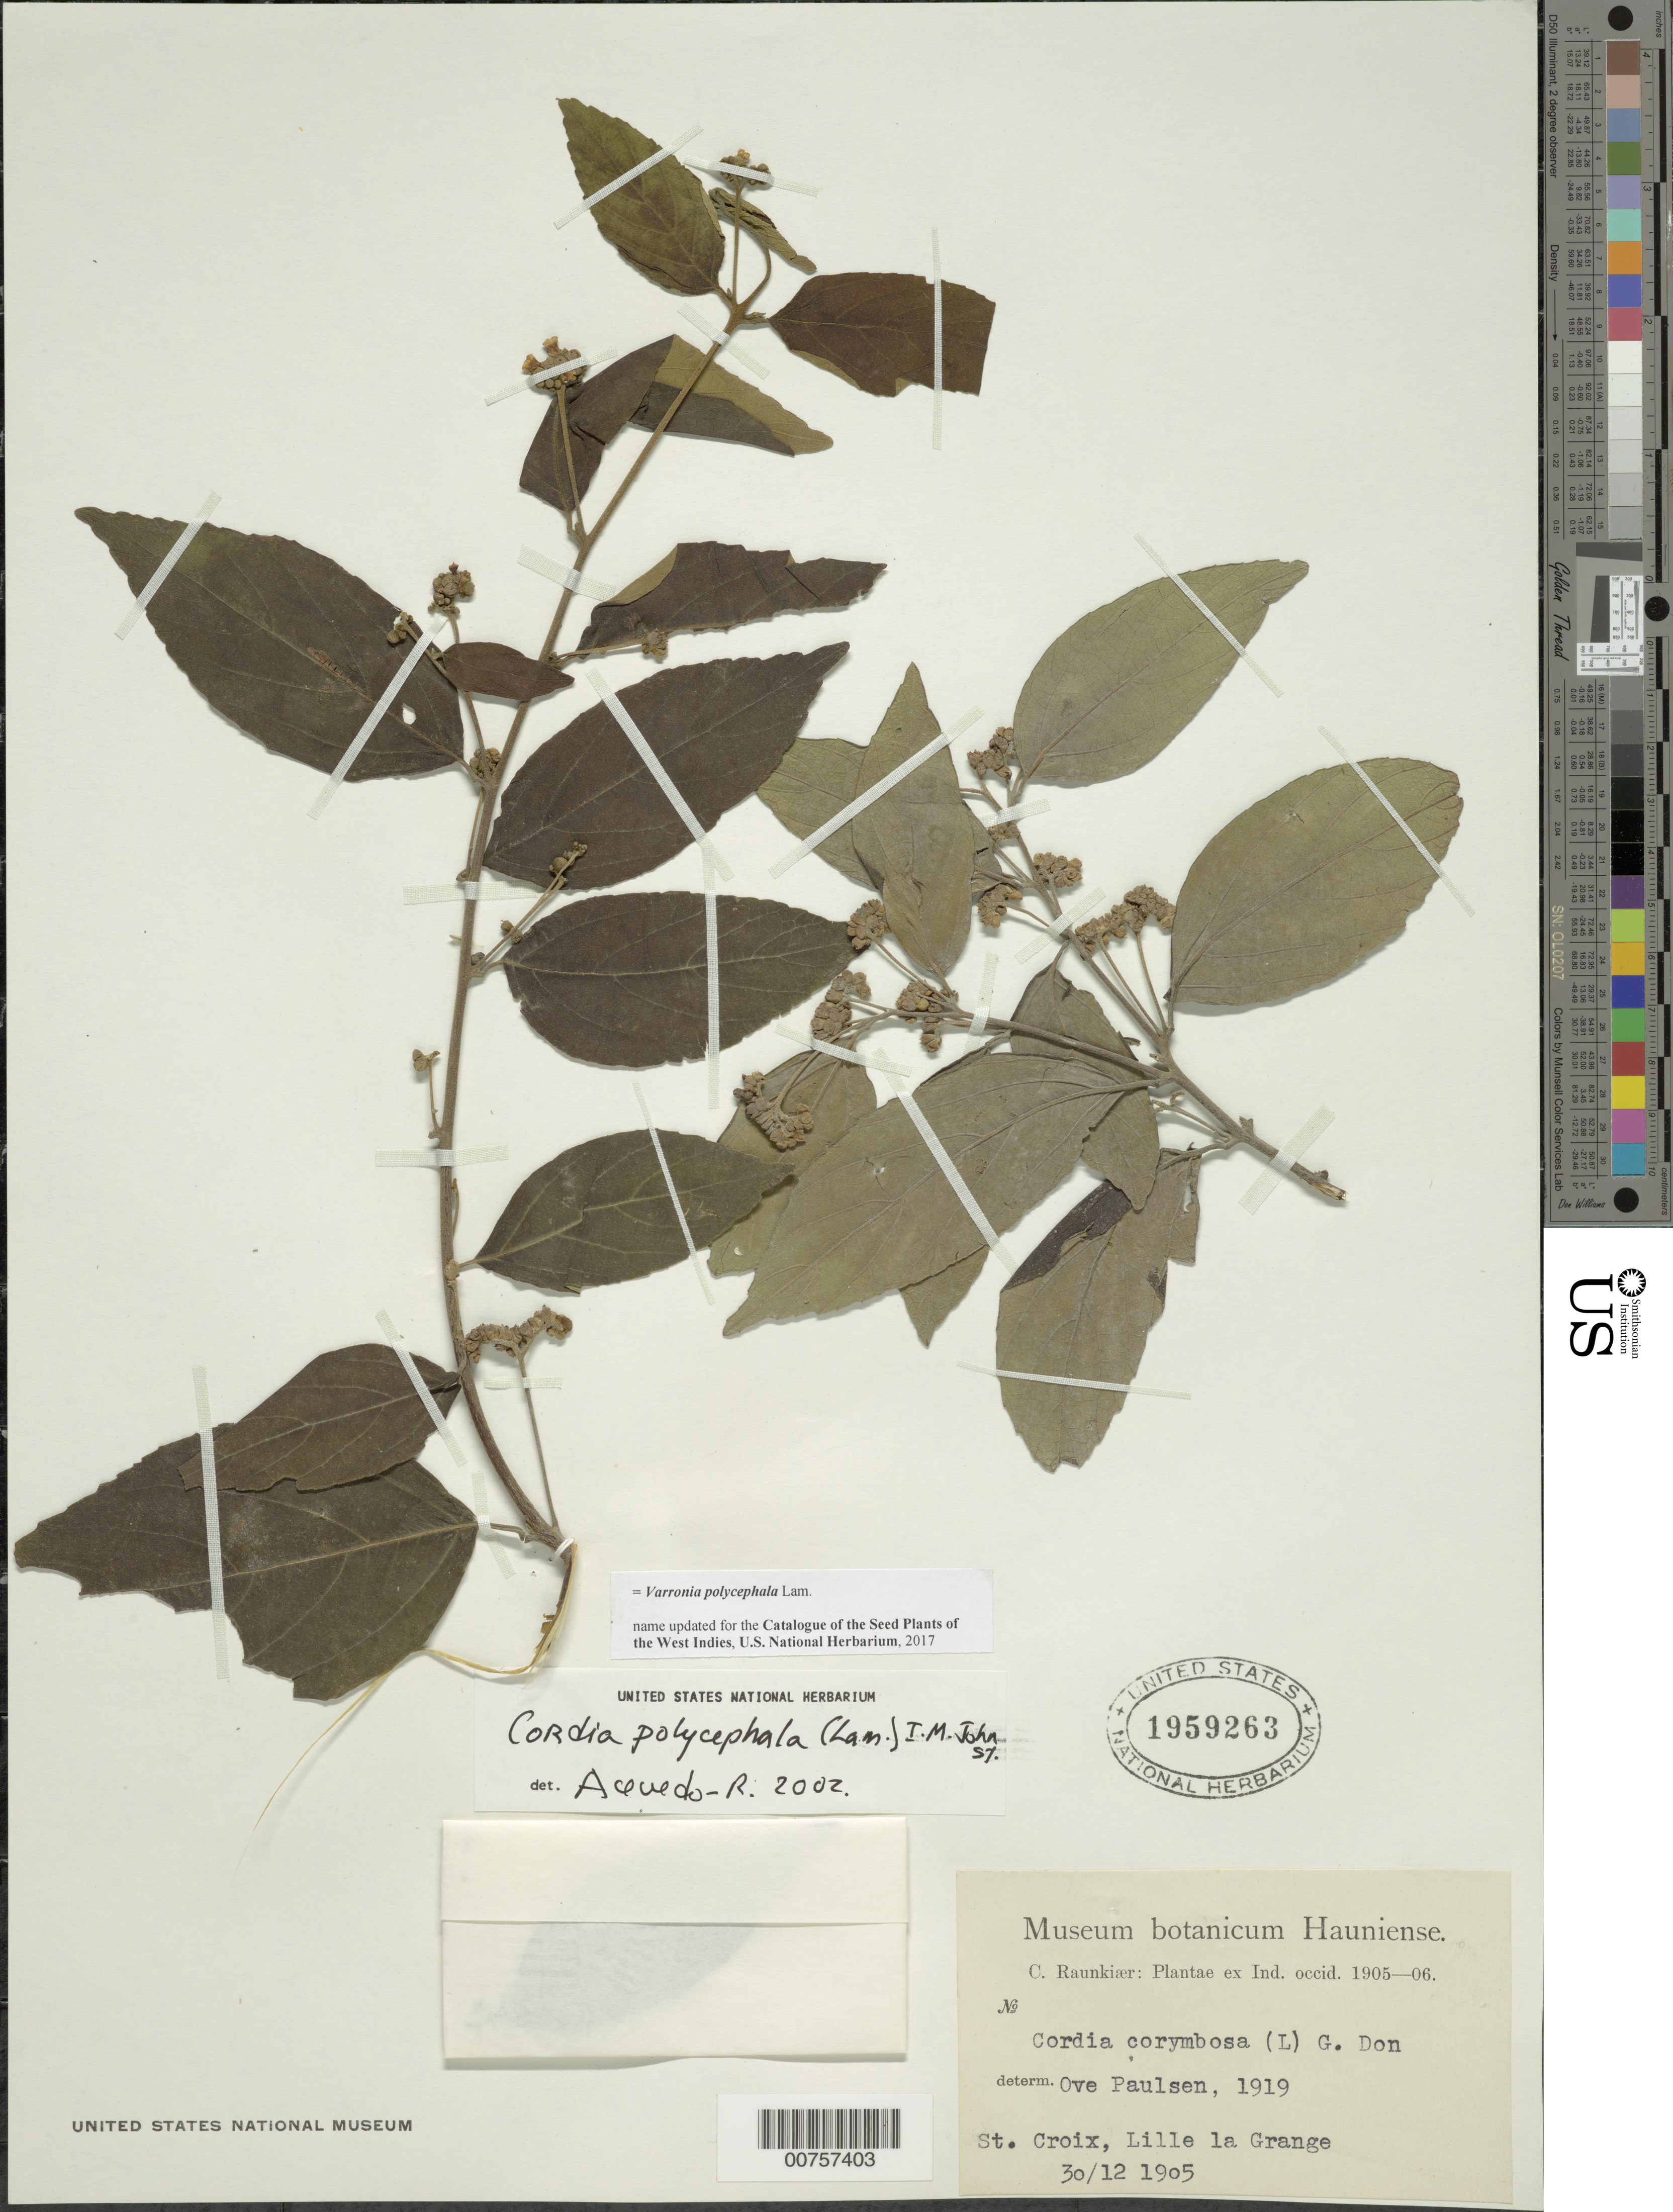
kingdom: Plantae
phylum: Tracheophyta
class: Magnoliopsida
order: Boraginales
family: Cordiaceae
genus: Varronia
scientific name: Varronia polycephala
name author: Lam.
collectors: C. Raunkiær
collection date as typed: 30 Dec 1905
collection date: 1905-12-30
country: U.S. Virgin Islands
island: St. Croix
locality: Lille la Grange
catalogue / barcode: US 1959263